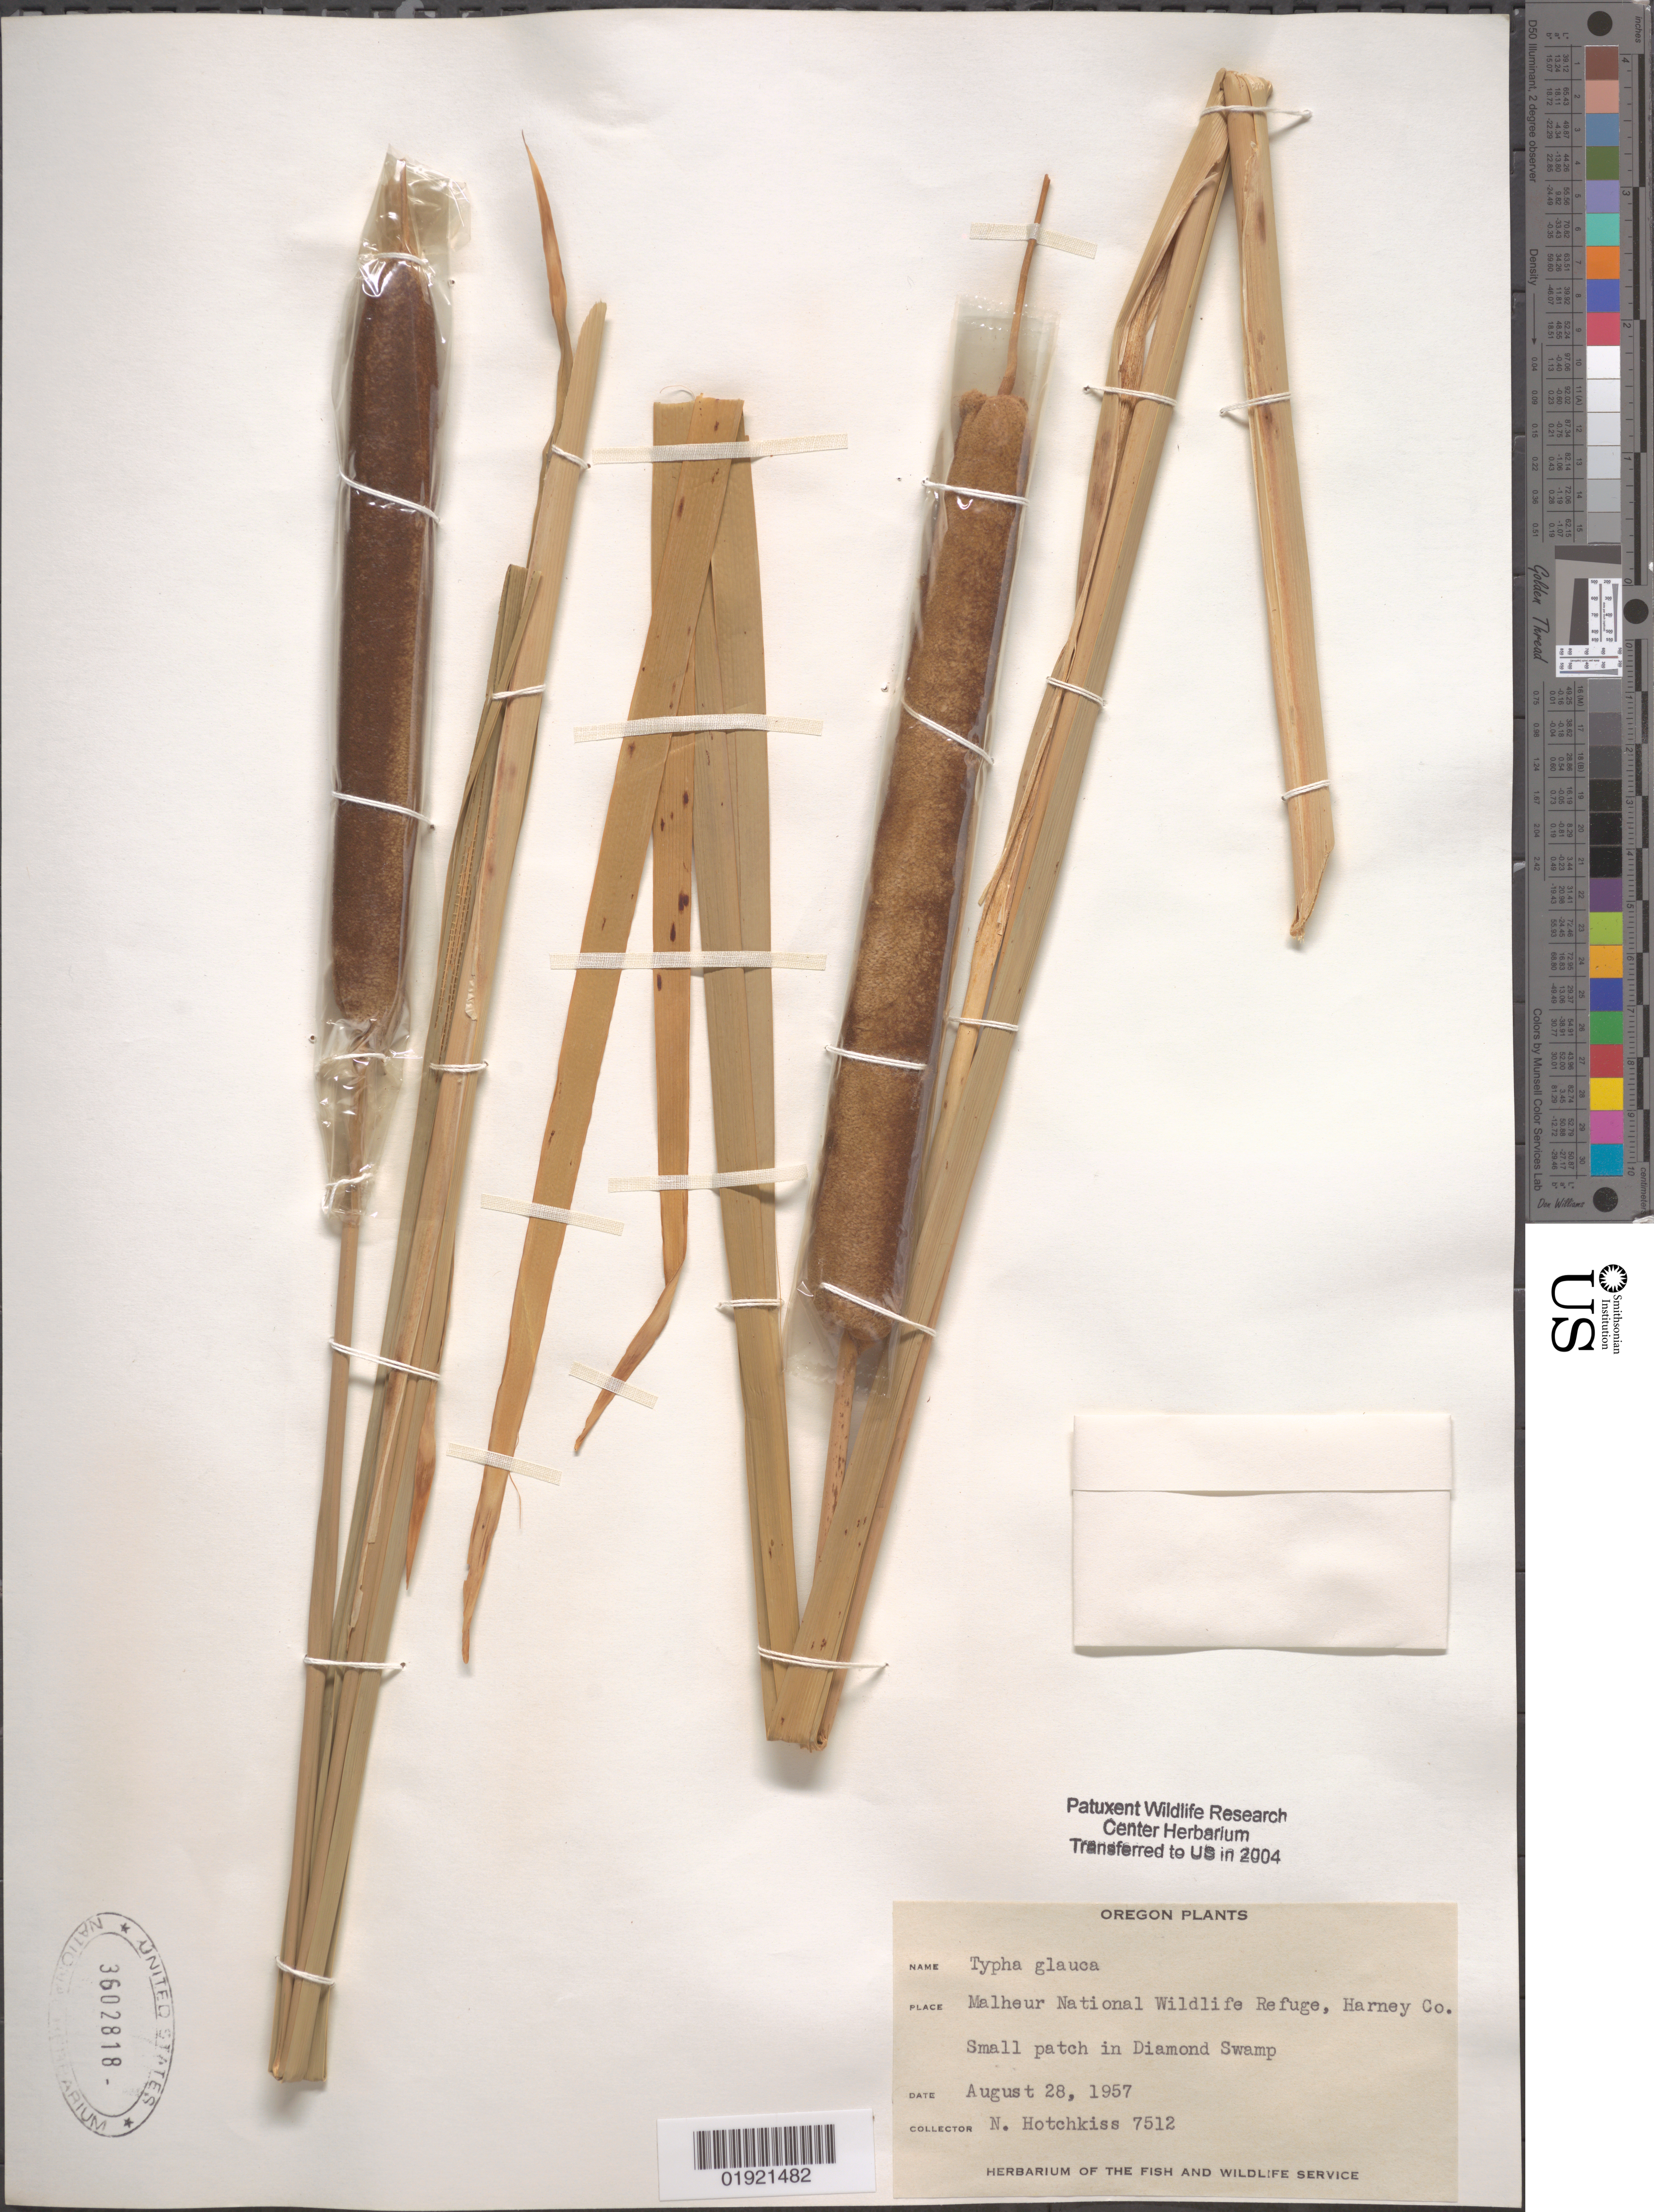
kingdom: Plantae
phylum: Tracheophyta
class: Liliopsida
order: Poales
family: Typhaceae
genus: Typha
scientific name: Typha glauca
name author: Godr.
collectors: N. Hotchkiss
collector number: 7512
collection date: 1957-08-28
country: United States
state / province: Oregon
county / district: Harney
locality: Malheur National Wildlife Refuge. Small patch in Diamond Swamp.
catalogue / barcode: US 3602818